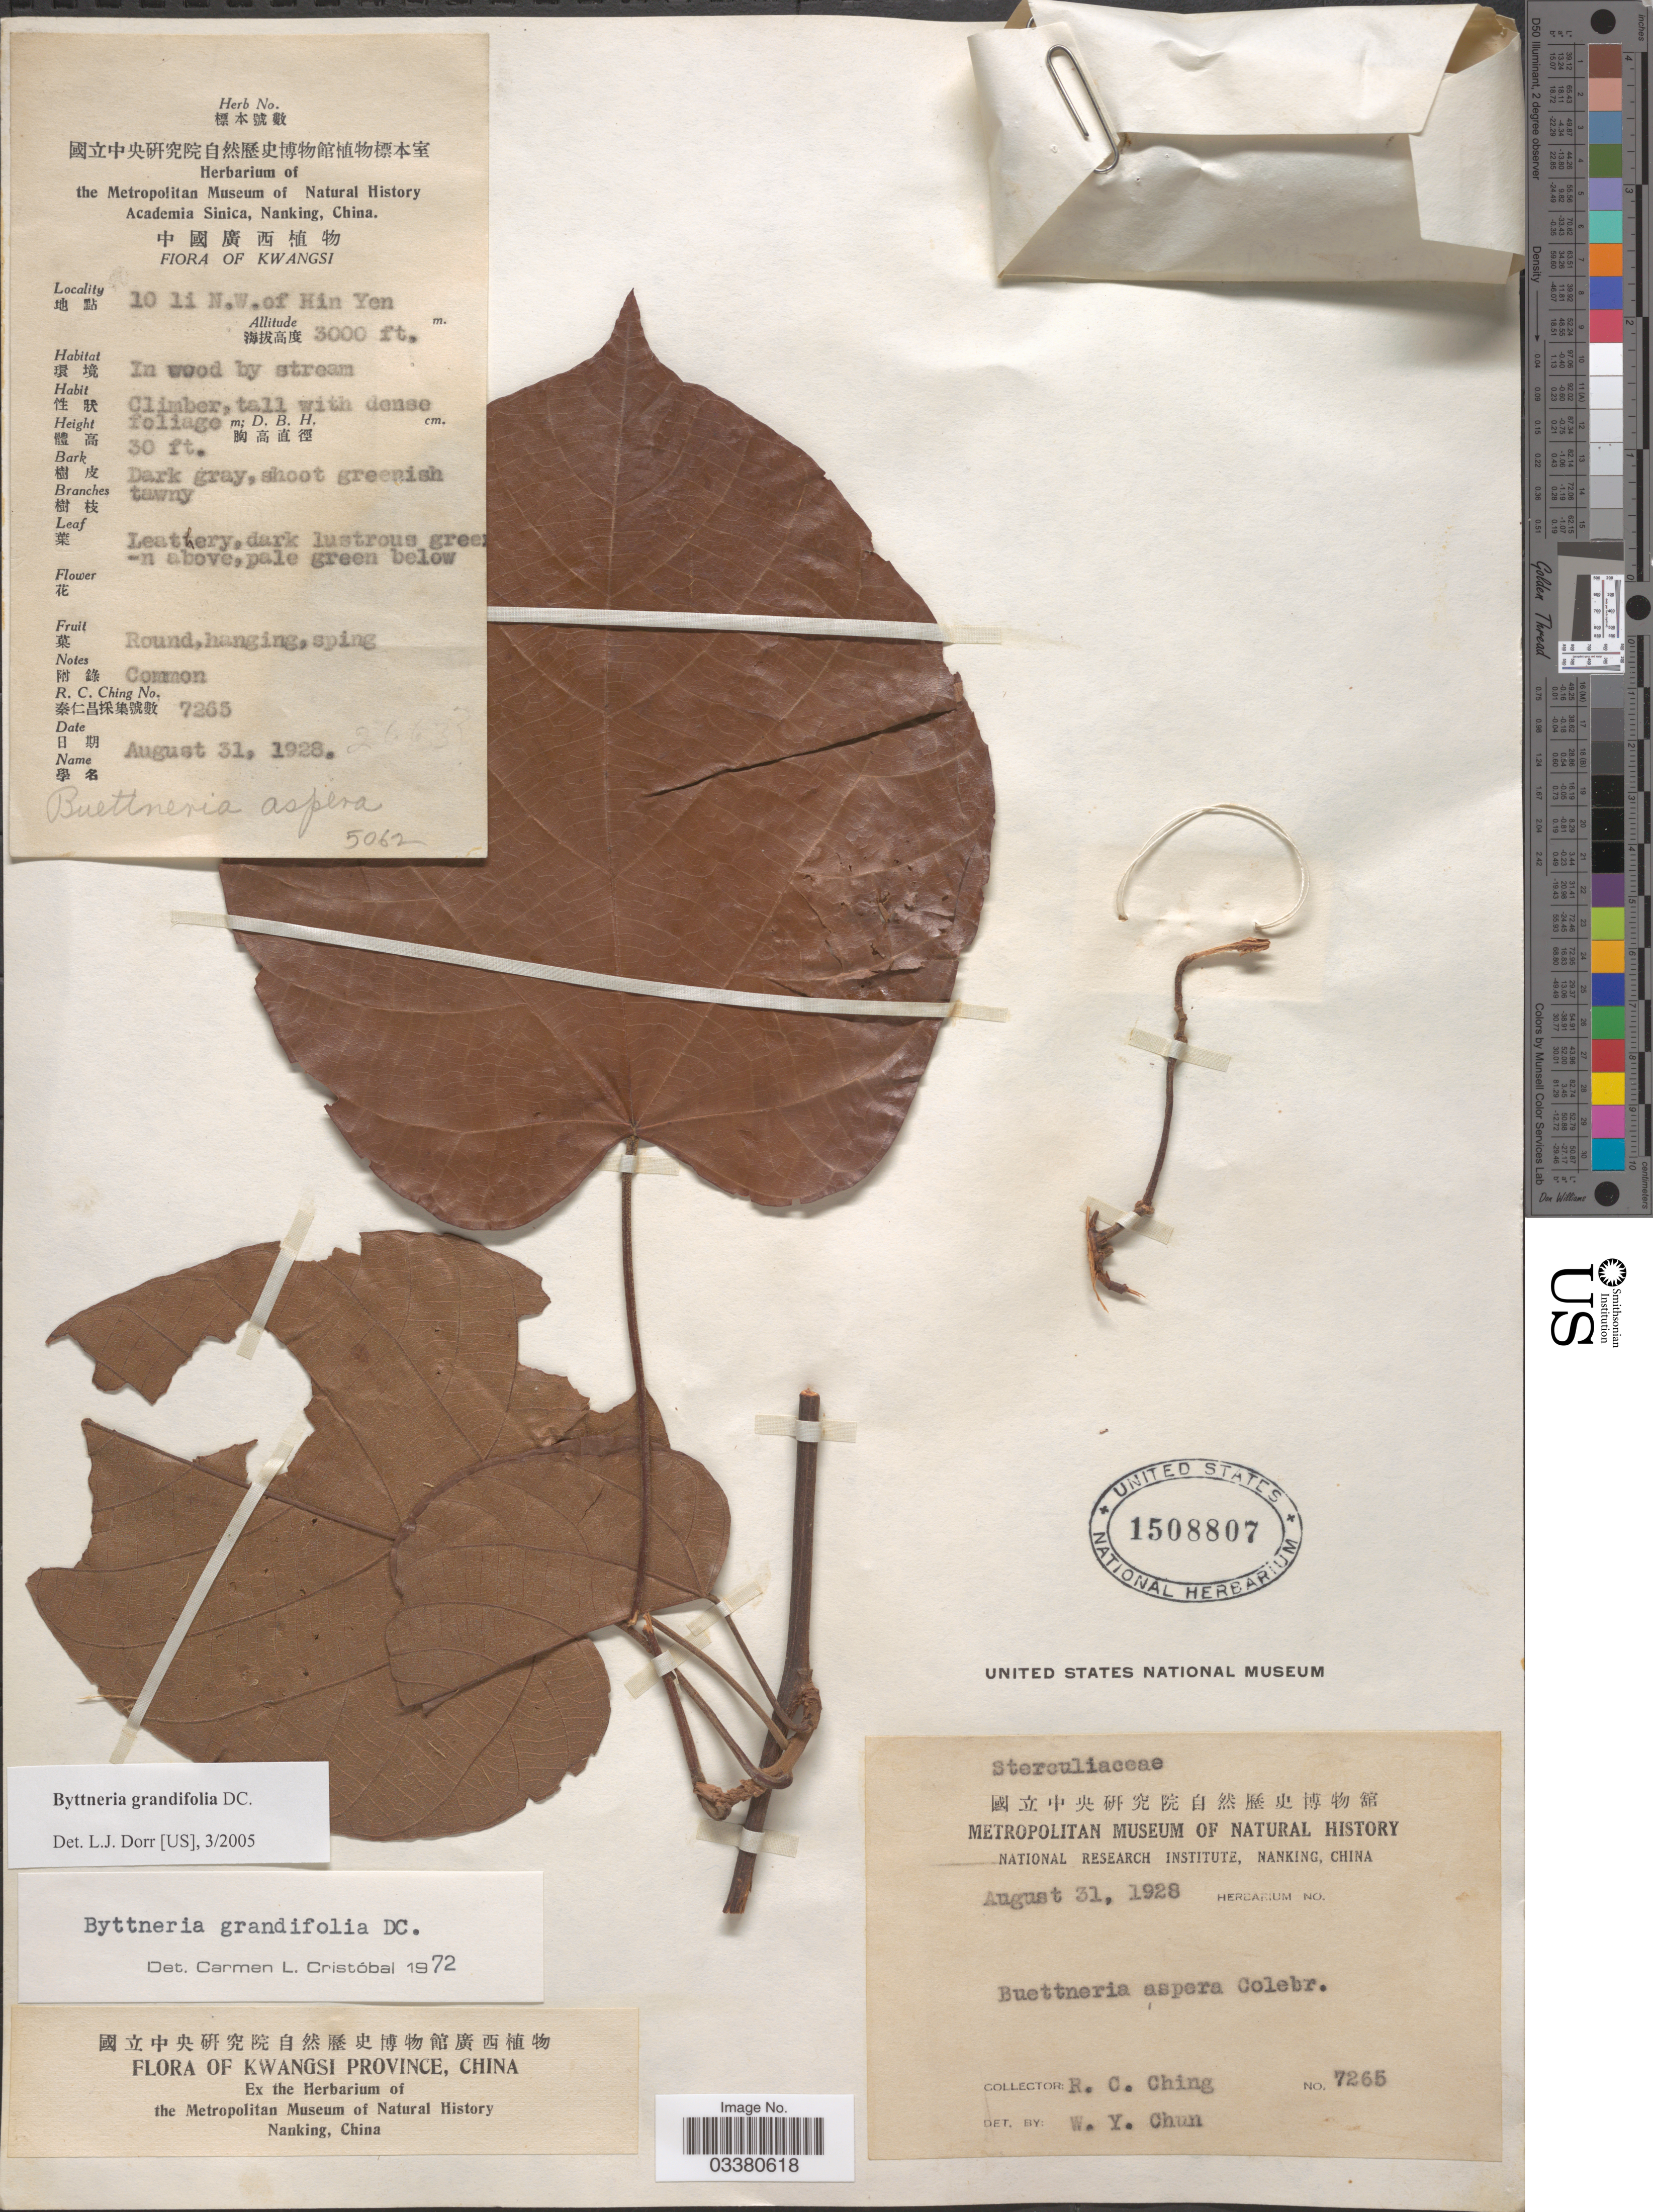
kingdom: Plantae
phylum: Tracheophyta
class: Magnoliopsida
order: Malvales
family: Malvaceae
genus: Byttneria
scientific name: Byttneria grandifolia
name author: DC.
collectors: R. C. Ching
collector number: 7265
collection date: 1928-08-31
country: China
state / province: Guangxi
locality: Kwangsi Province. 10 li N.W. of Hin Yen.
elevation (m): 914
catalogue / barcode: US 1508807